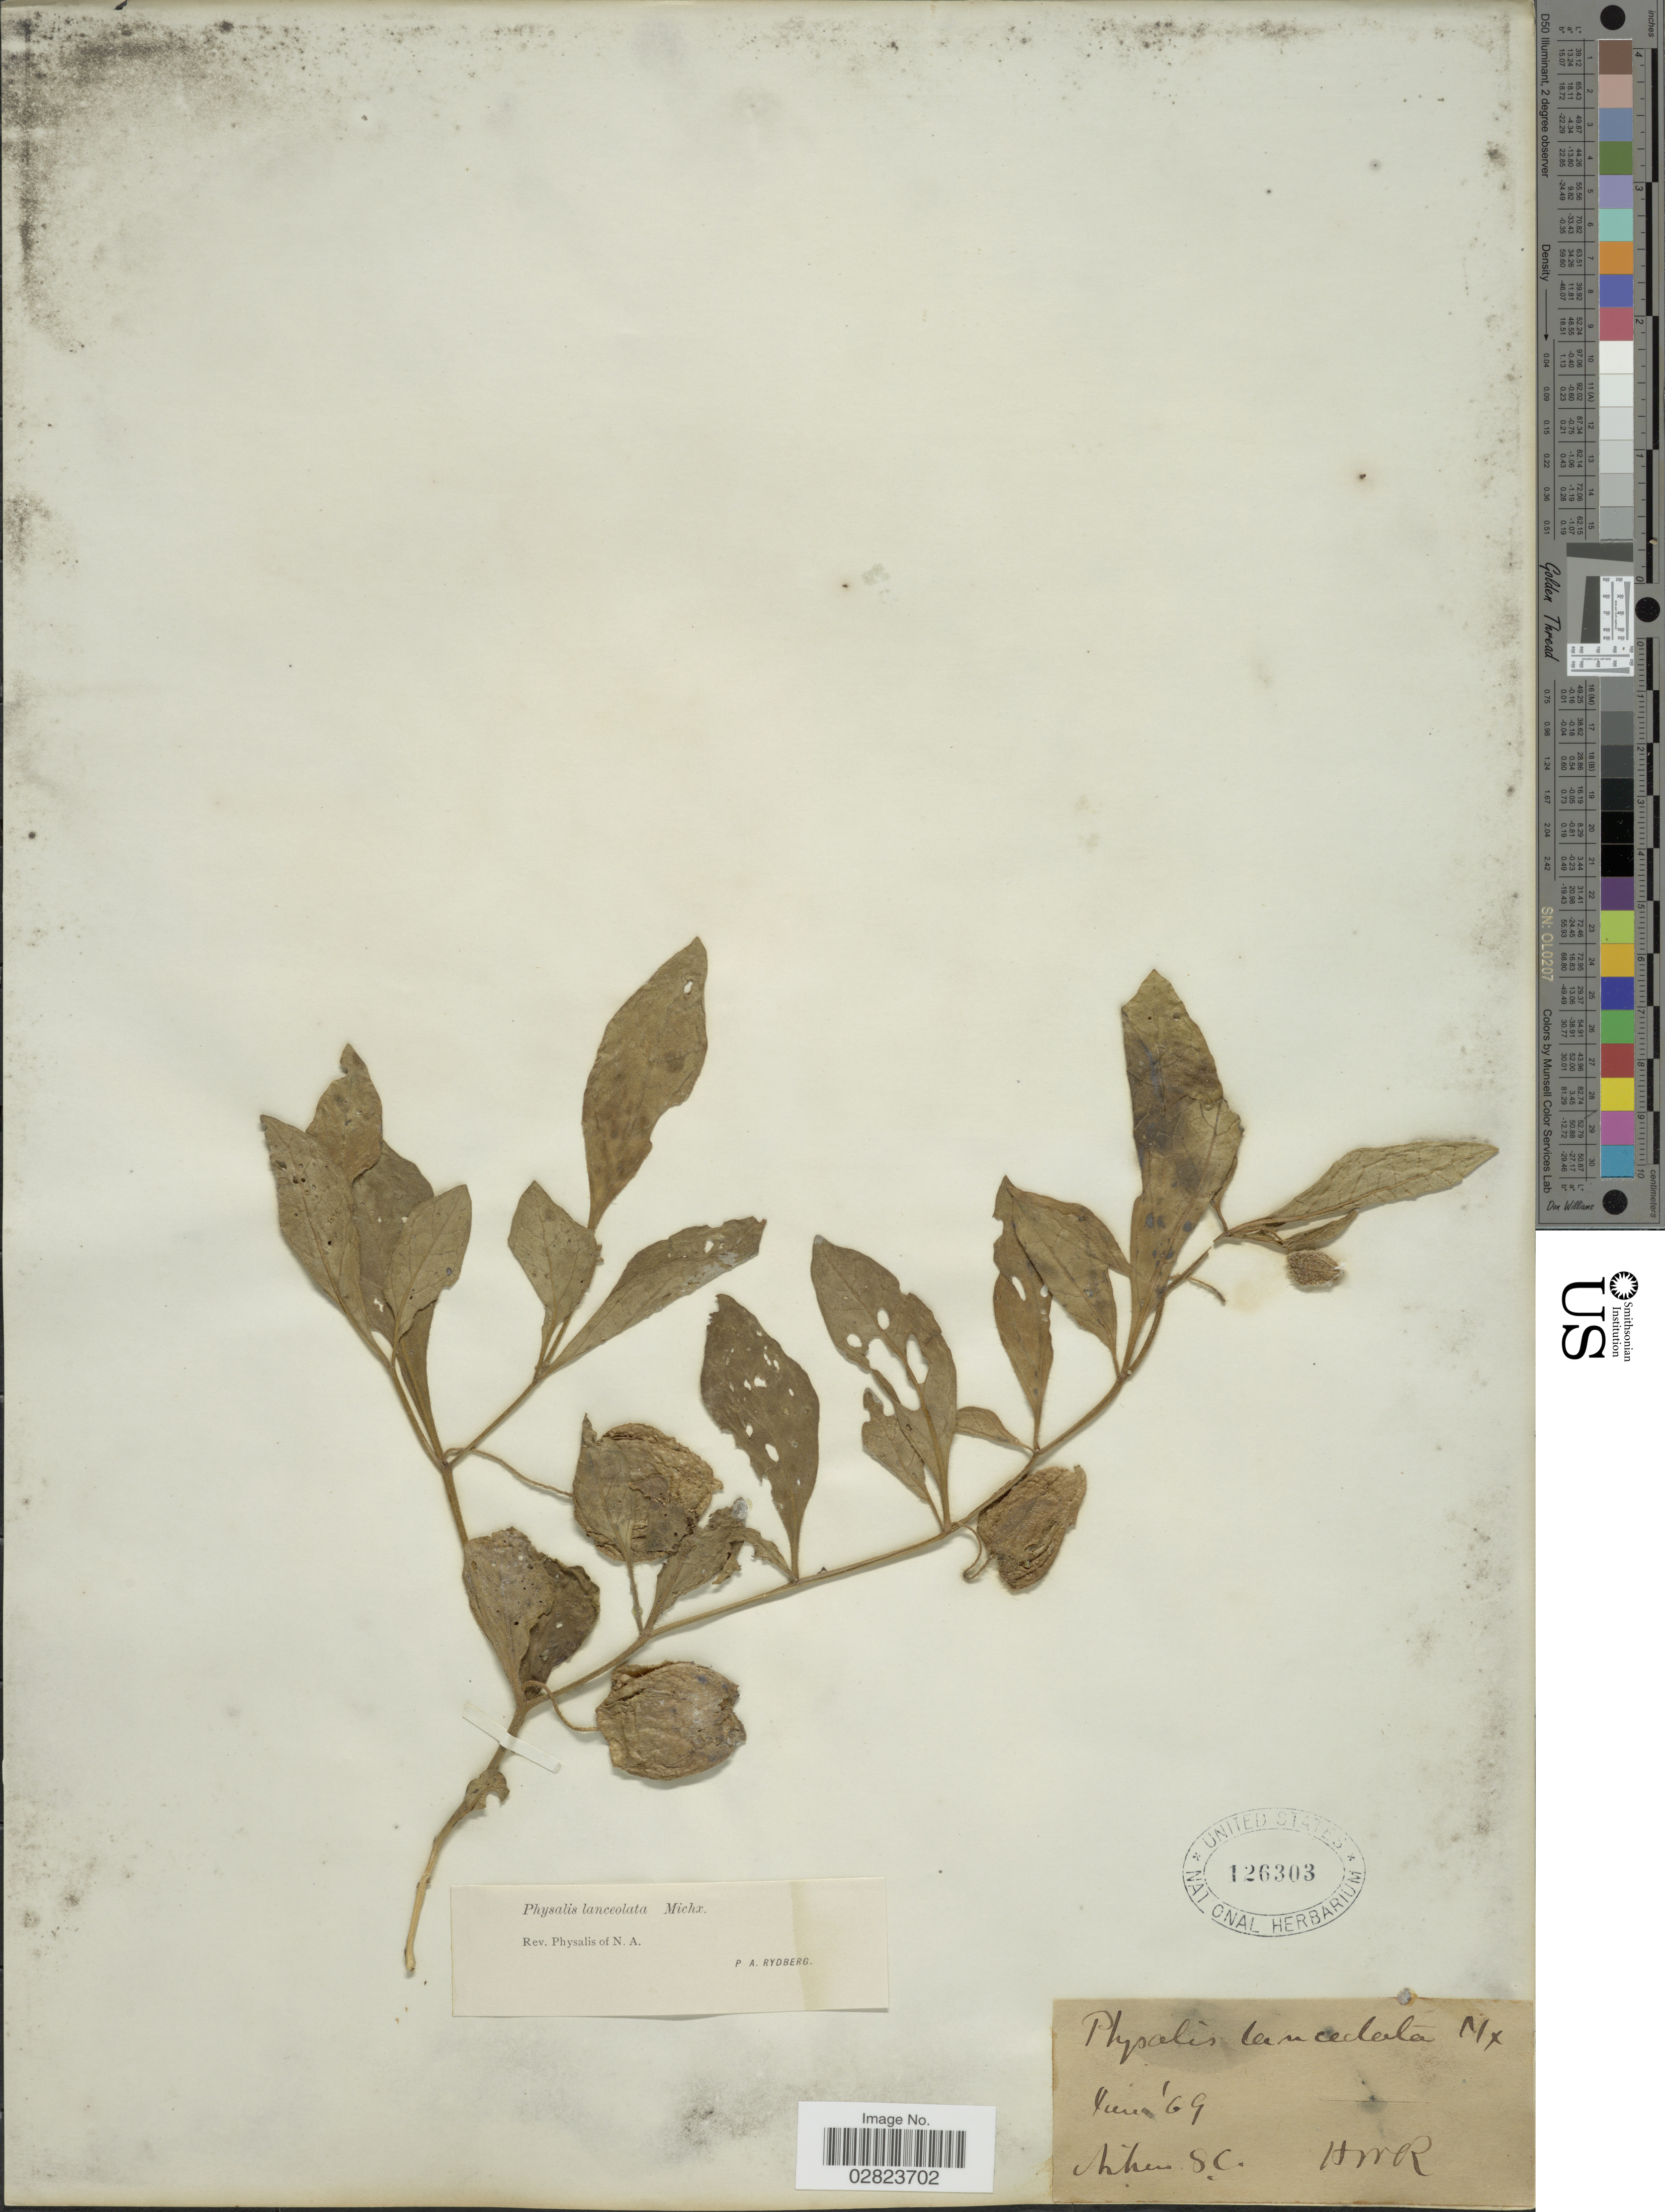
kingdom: Plantae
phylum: Tracheophyta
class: Magnoliopsida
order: Solanales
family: Solanaceae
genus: Physalis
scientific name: Physalis lanceolata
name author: Michx.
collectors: H. W. R.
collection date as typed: Transcribed d/m/y: /6/69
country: United States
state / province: South Carolina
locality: Aiken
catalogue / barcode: US 126303